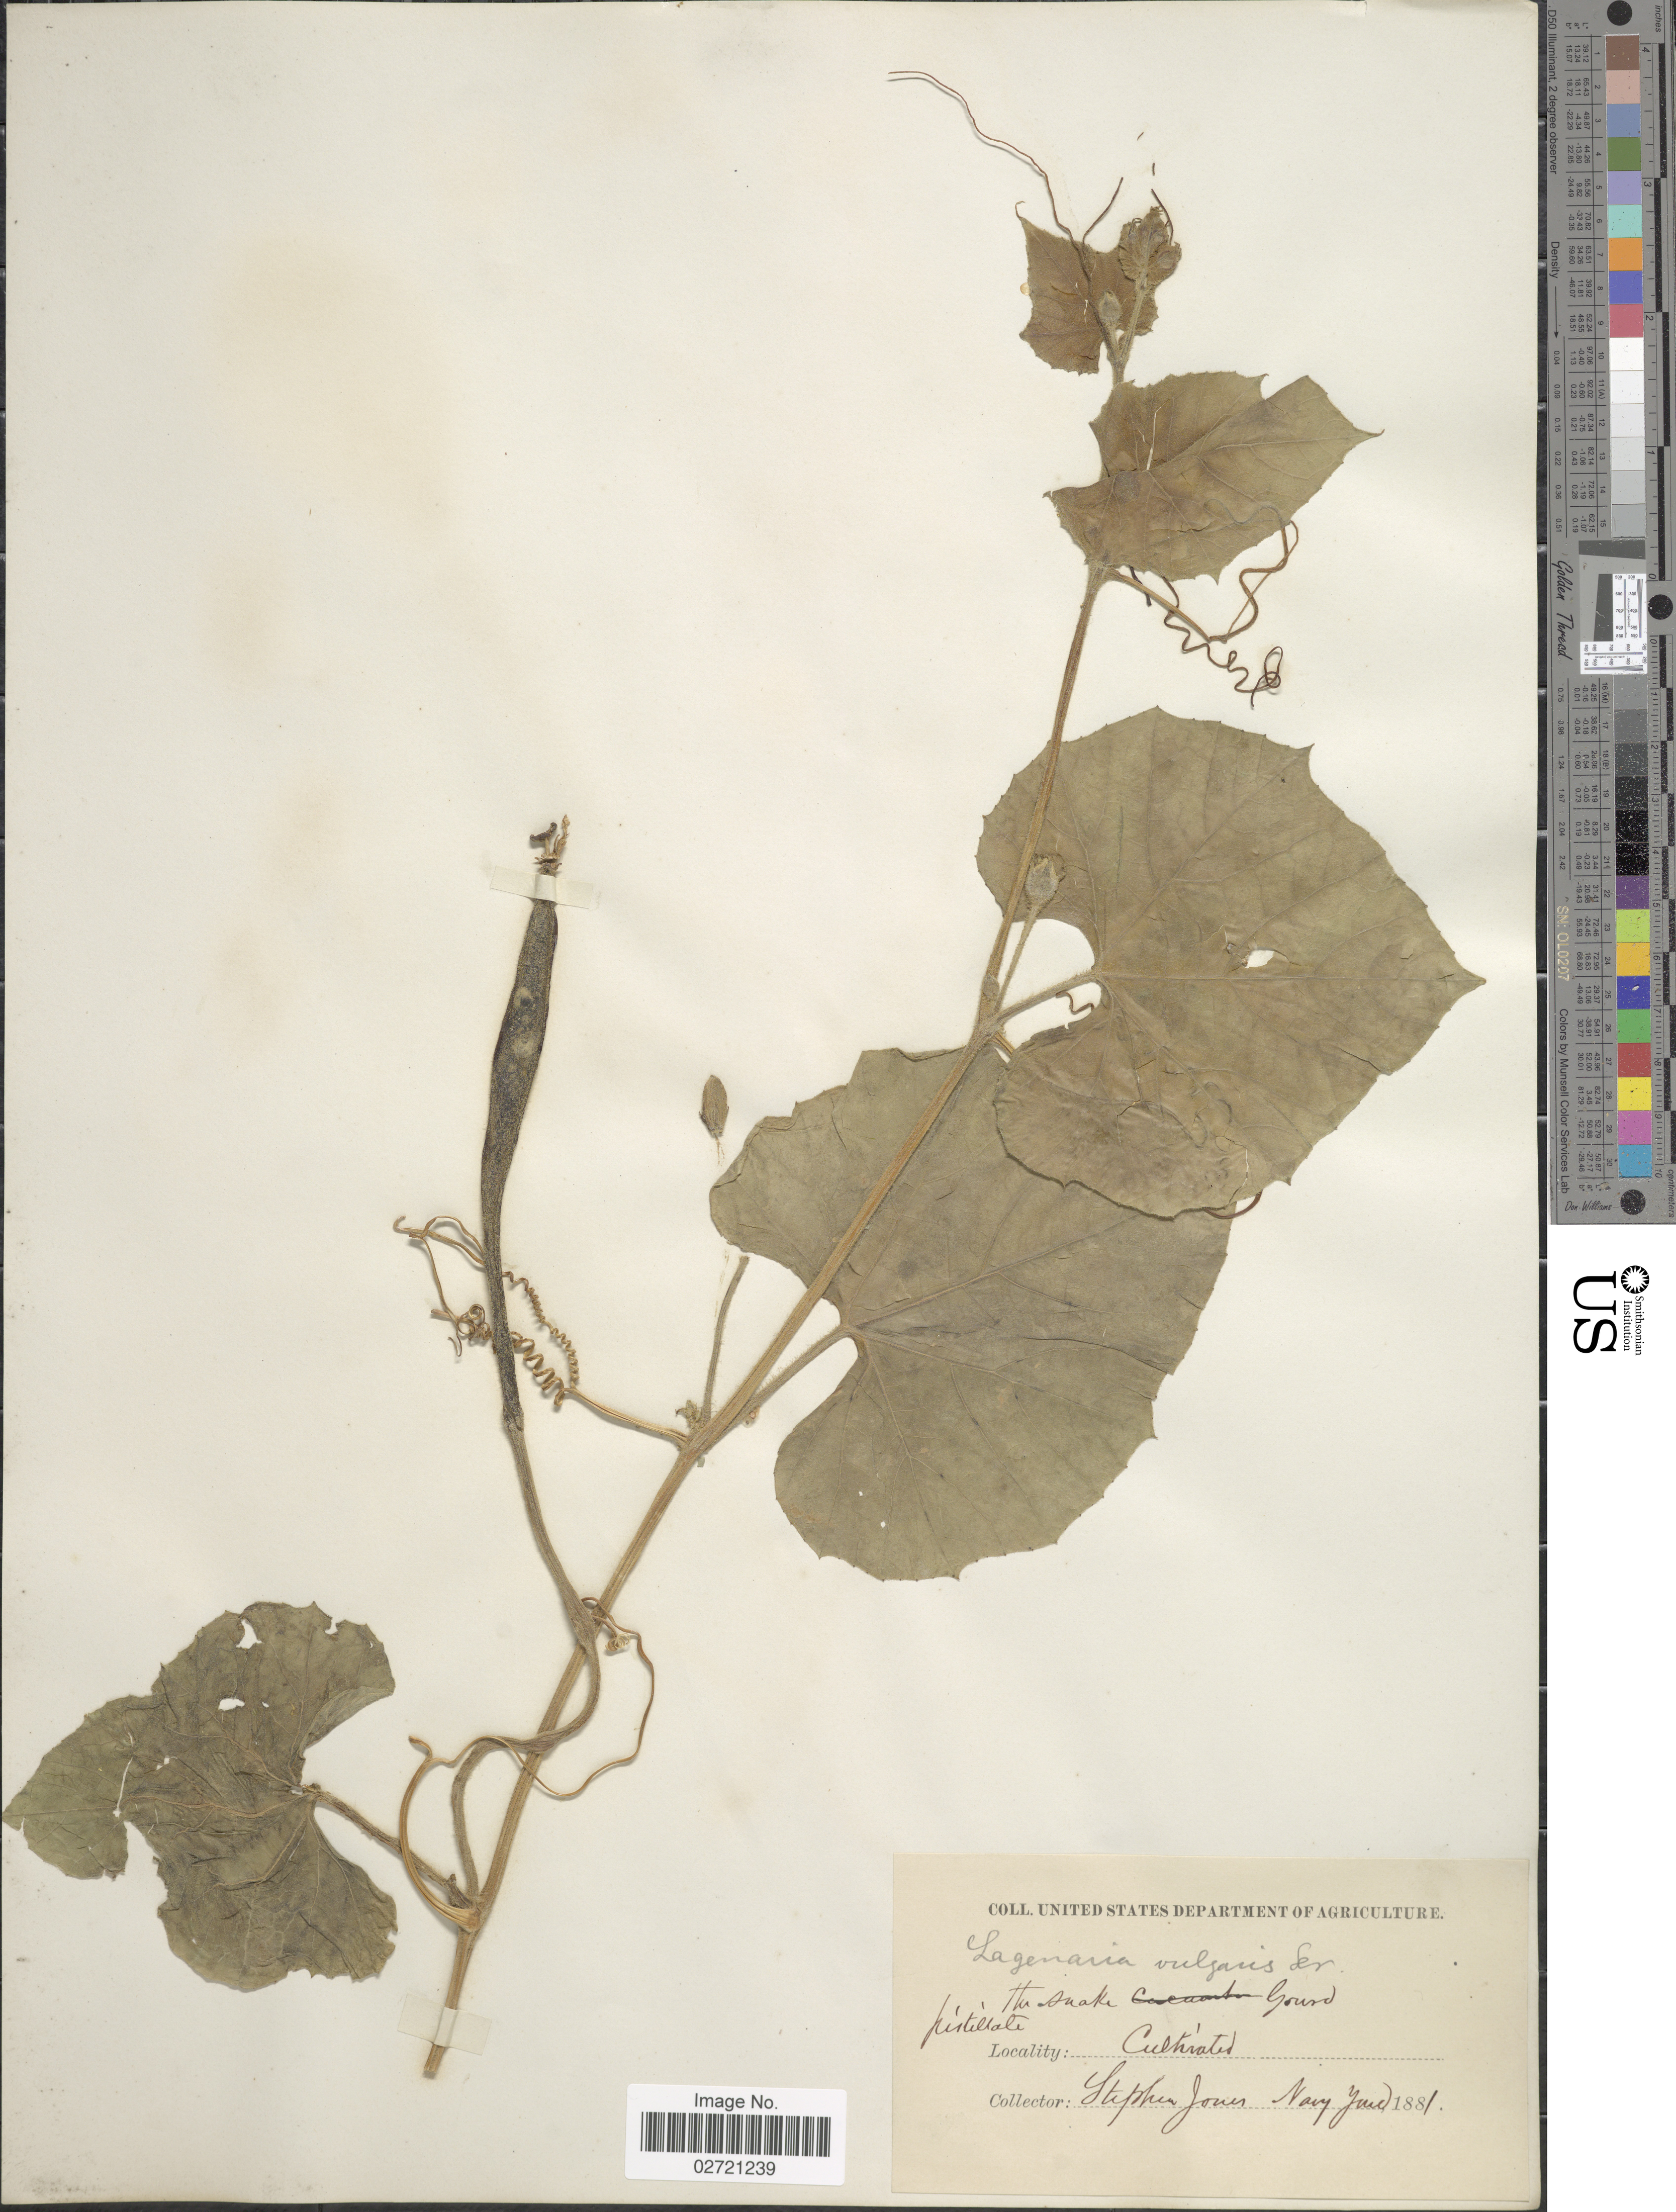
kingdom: Plantae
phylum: Tracheophyta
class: Magnoliopsida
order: Cucurbitales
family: Cucurbitaceae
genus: Lagenaria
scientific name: Lagenaria vulgaris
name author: Ser.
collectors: S. Jones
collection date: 1881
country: United States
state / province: District of Columbia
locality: Navy Yard